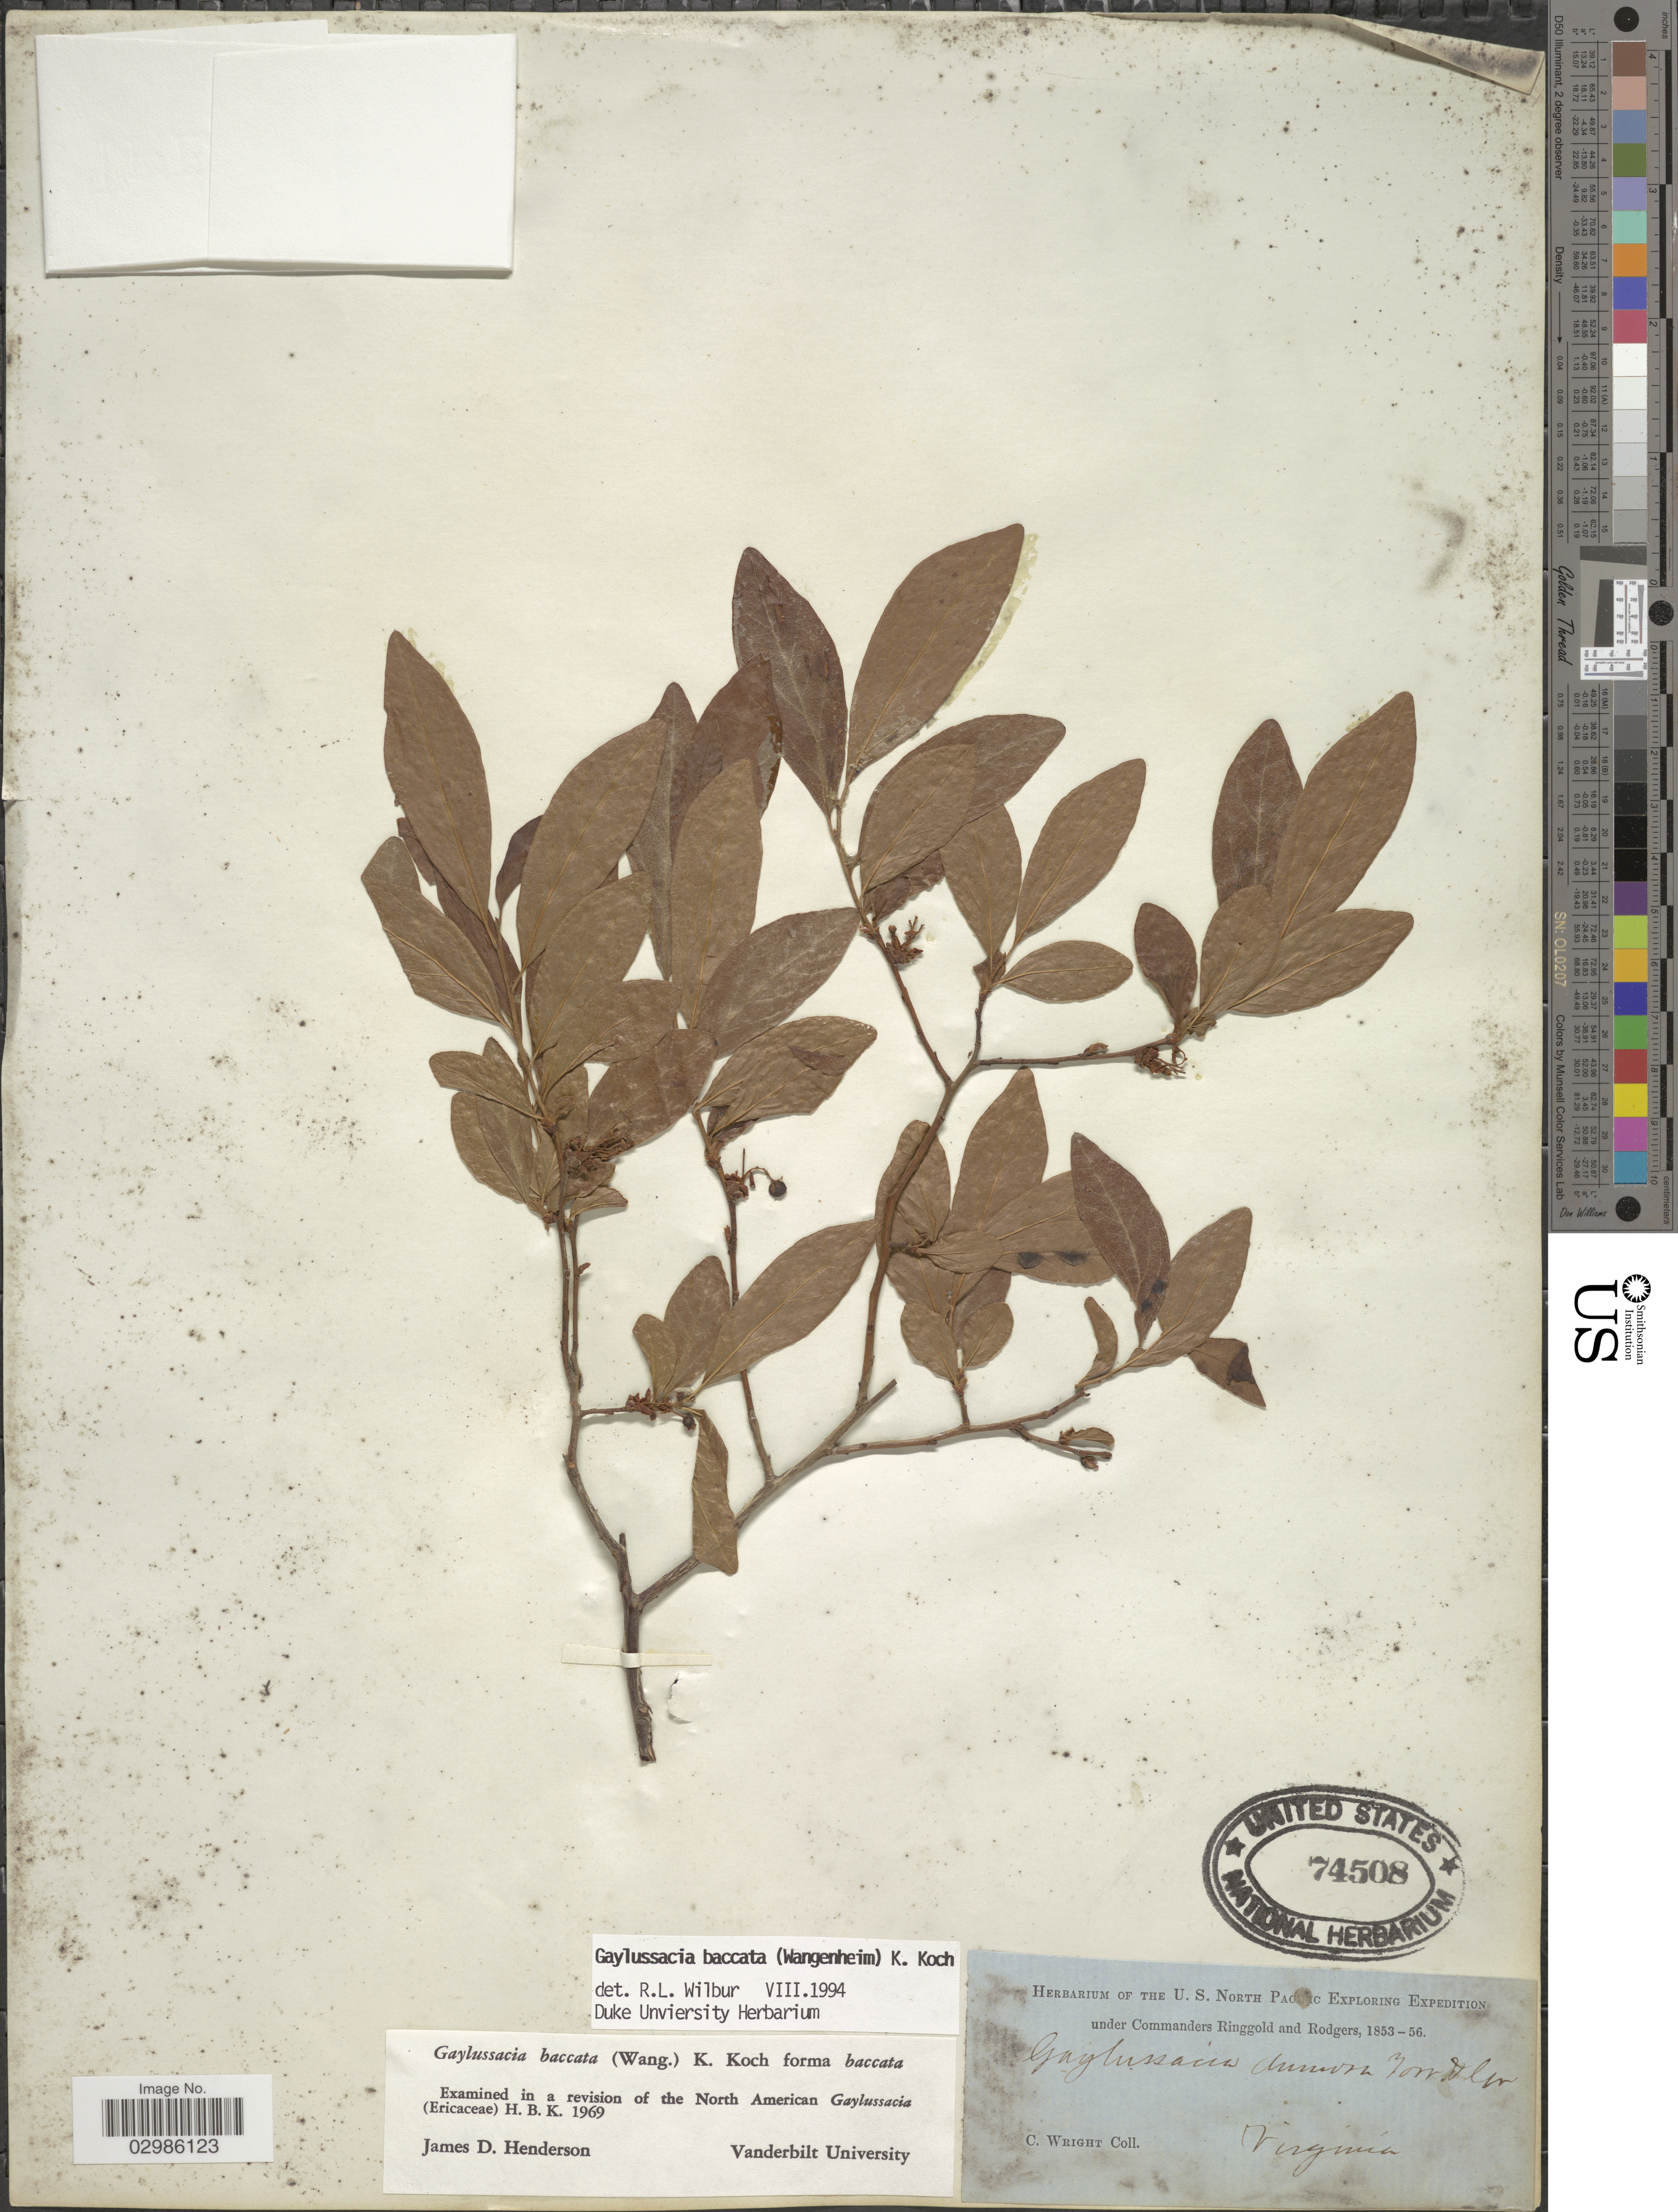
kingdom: Plantae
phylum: Tracheophyta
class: Magnoliopsida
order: Ericales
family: Ericaceae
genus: Gaylussacia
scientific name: Gaylussacia baccata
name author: (Wangenh.) K. Koch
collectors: C. Wright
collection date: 1853/1856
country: United States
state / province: Virginia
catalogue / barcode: US 74508